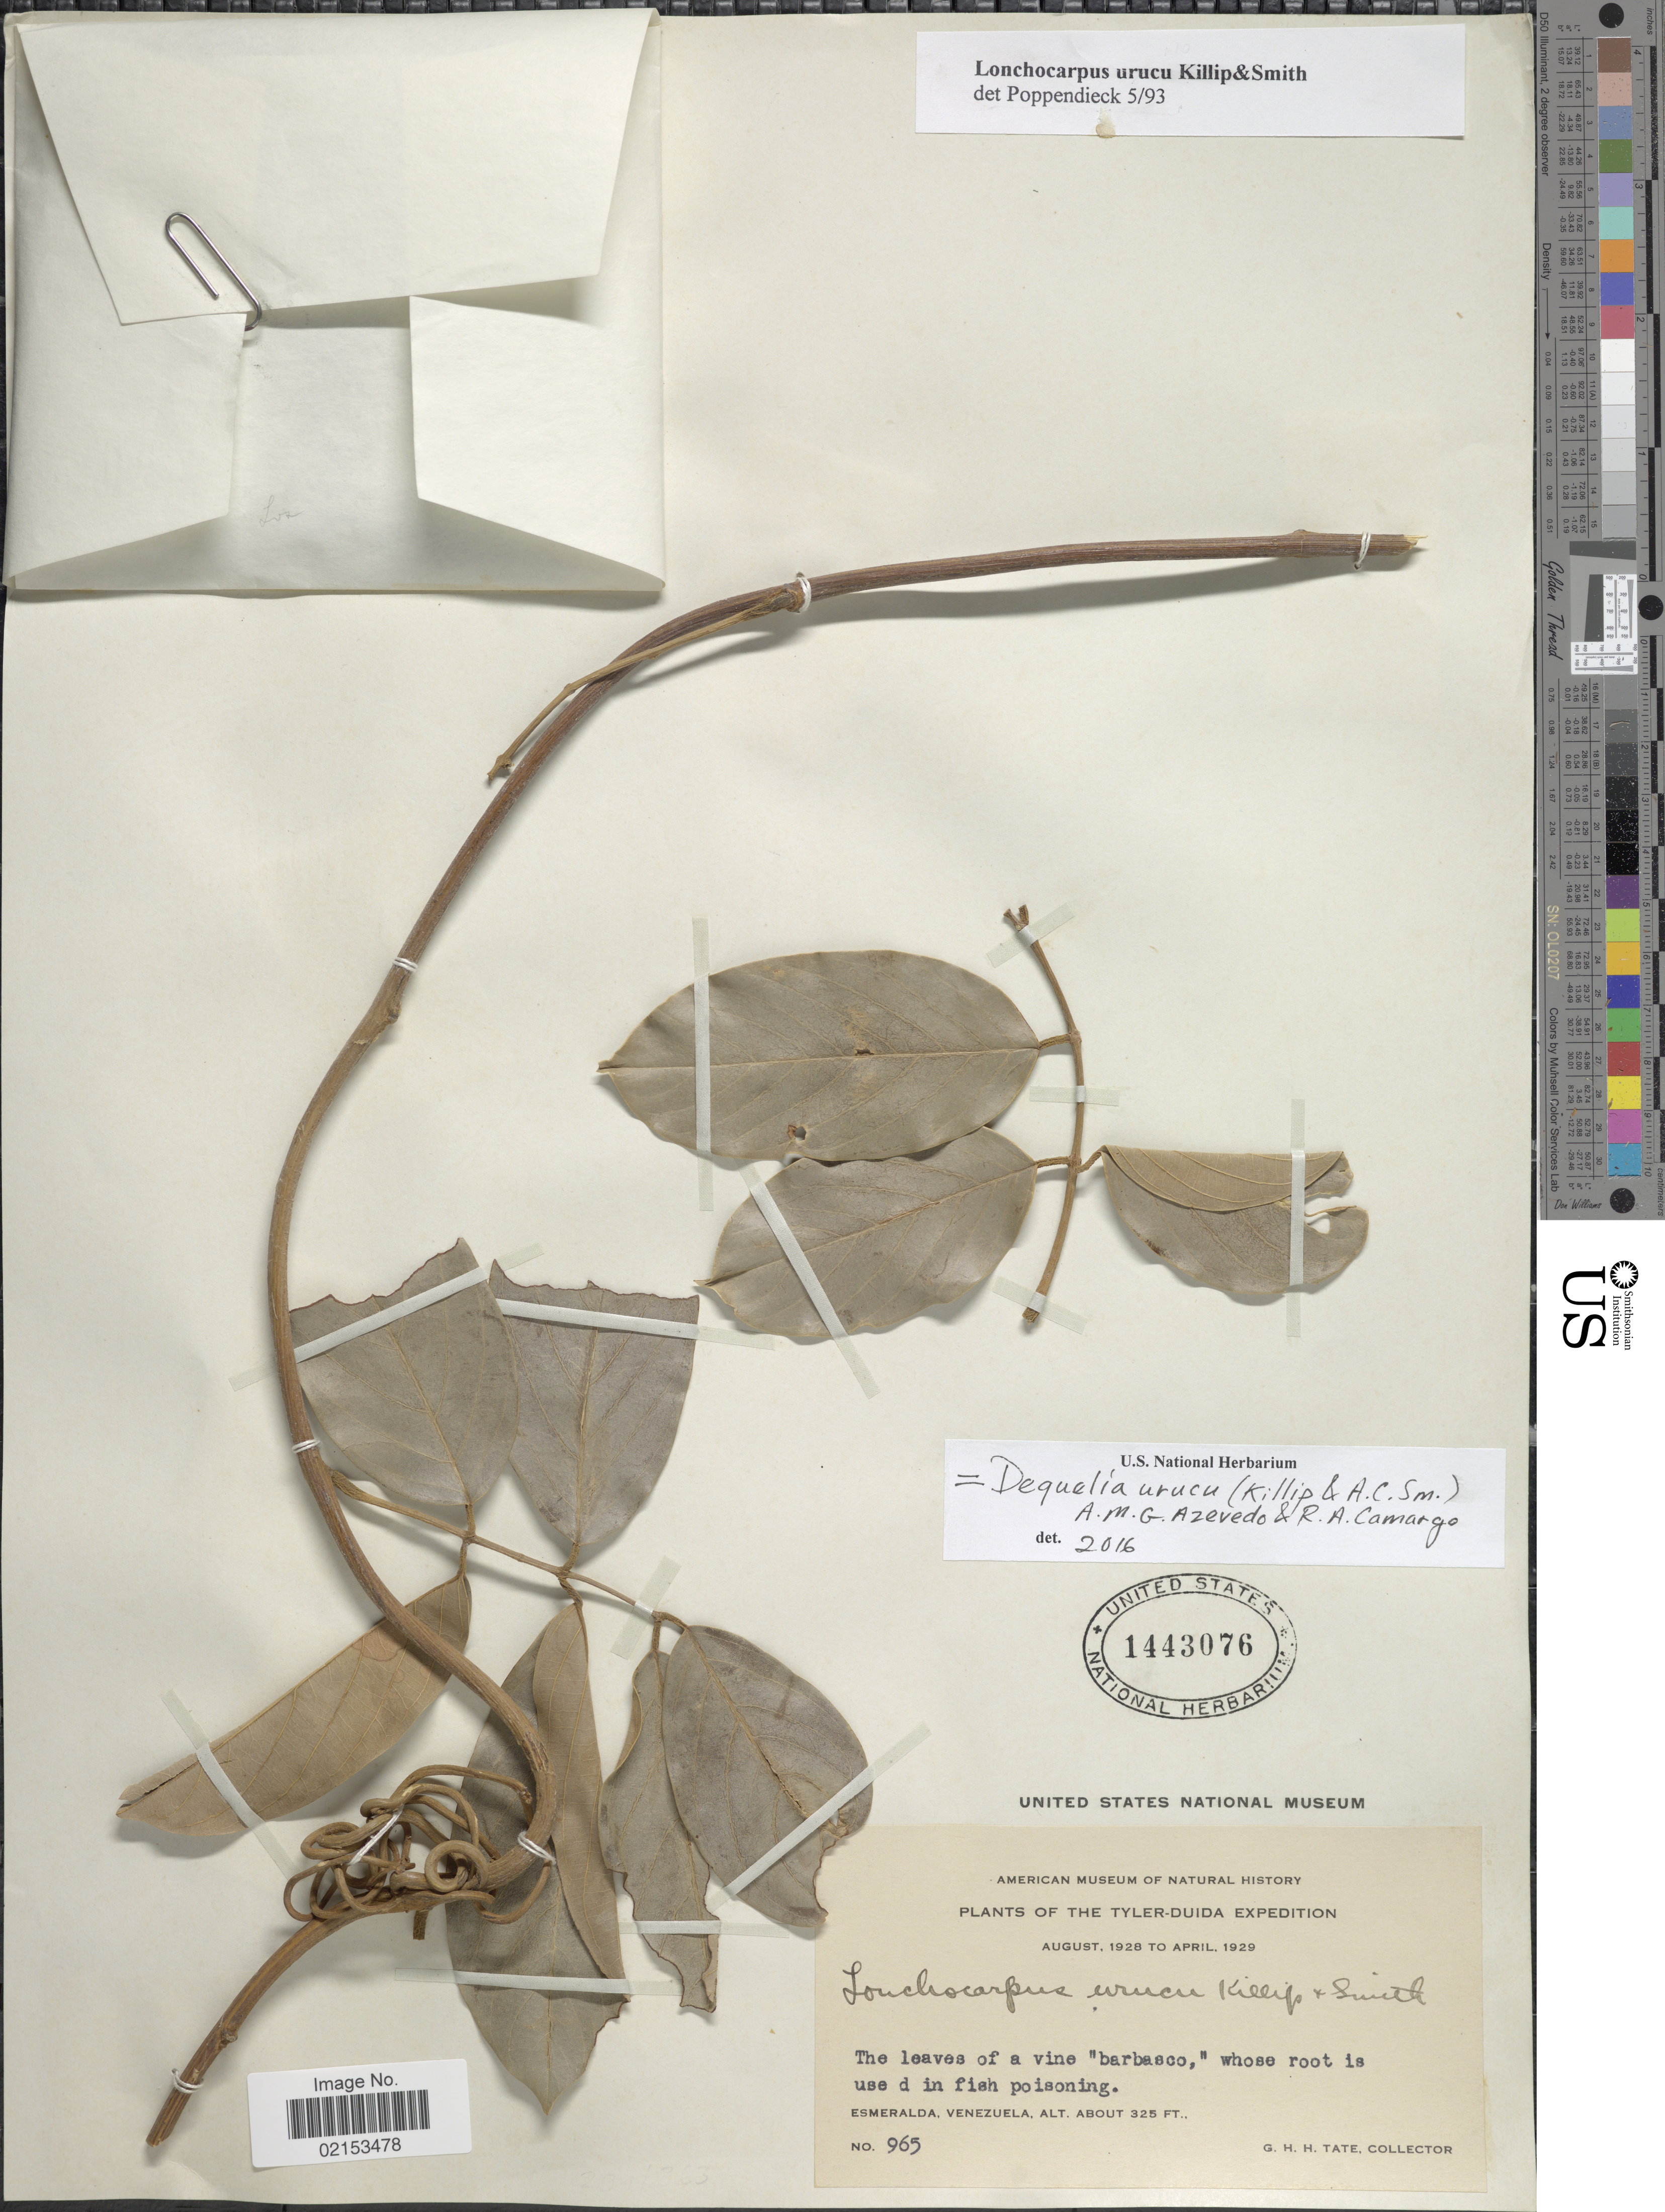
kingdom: Plantae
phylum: Tracheophyta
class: Magnoliopsida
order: Fabales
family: Fabaceae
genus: Deguelia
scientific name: Deguelia urucu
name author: (Killip & A.C. Sm.) A.M.G. Azevedo & R.A. Camargo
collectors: G. H. H.Tate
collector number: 965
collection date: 1928-08/1929-04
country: Venezuela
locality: Esmeralda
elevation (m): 99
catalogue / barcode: US 1443076